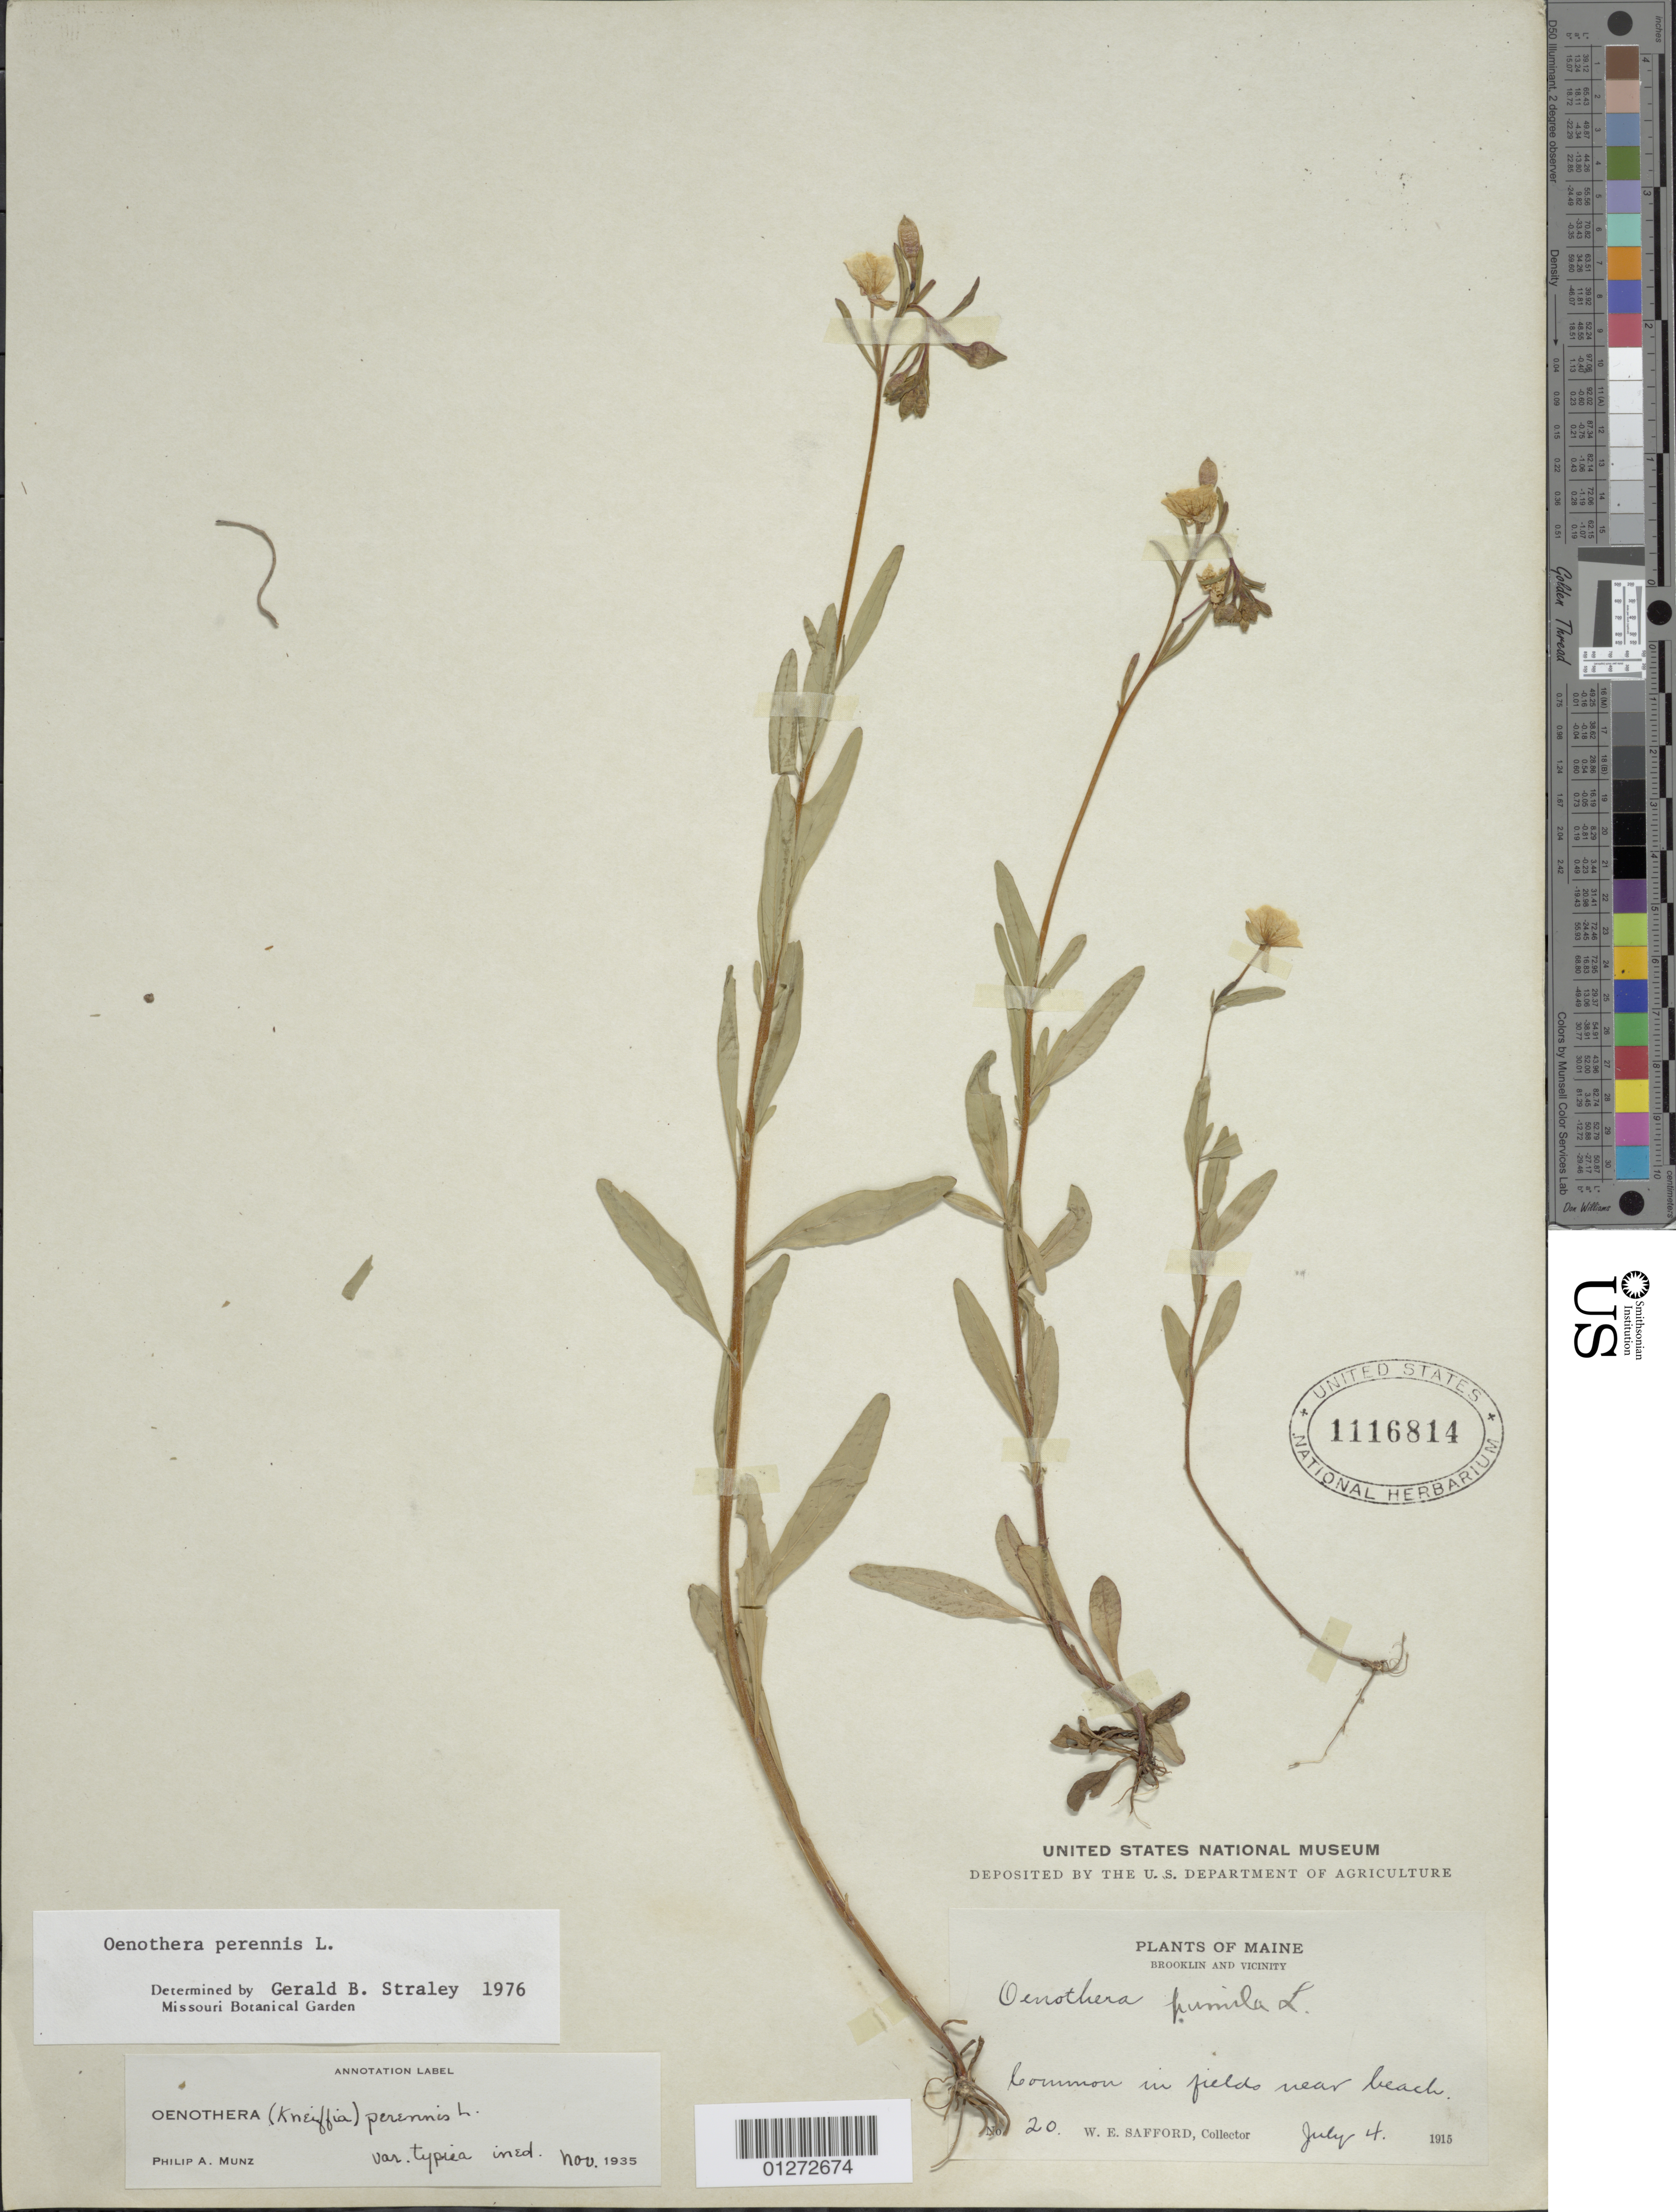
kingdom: Plantae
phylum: Tracheophyta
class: Magnoliopsida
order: Myrtales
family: Onagraceae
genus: Oenothera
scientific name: Oenothera perennis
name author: L.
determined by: Straley, G. B.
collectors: W. E. Safford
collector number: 20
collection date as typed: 4 Jul 1915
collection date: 1915-07-04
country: United States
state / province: Maine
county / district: Hancock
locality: Brooklin, fields near beach.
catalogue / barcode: US 1116814